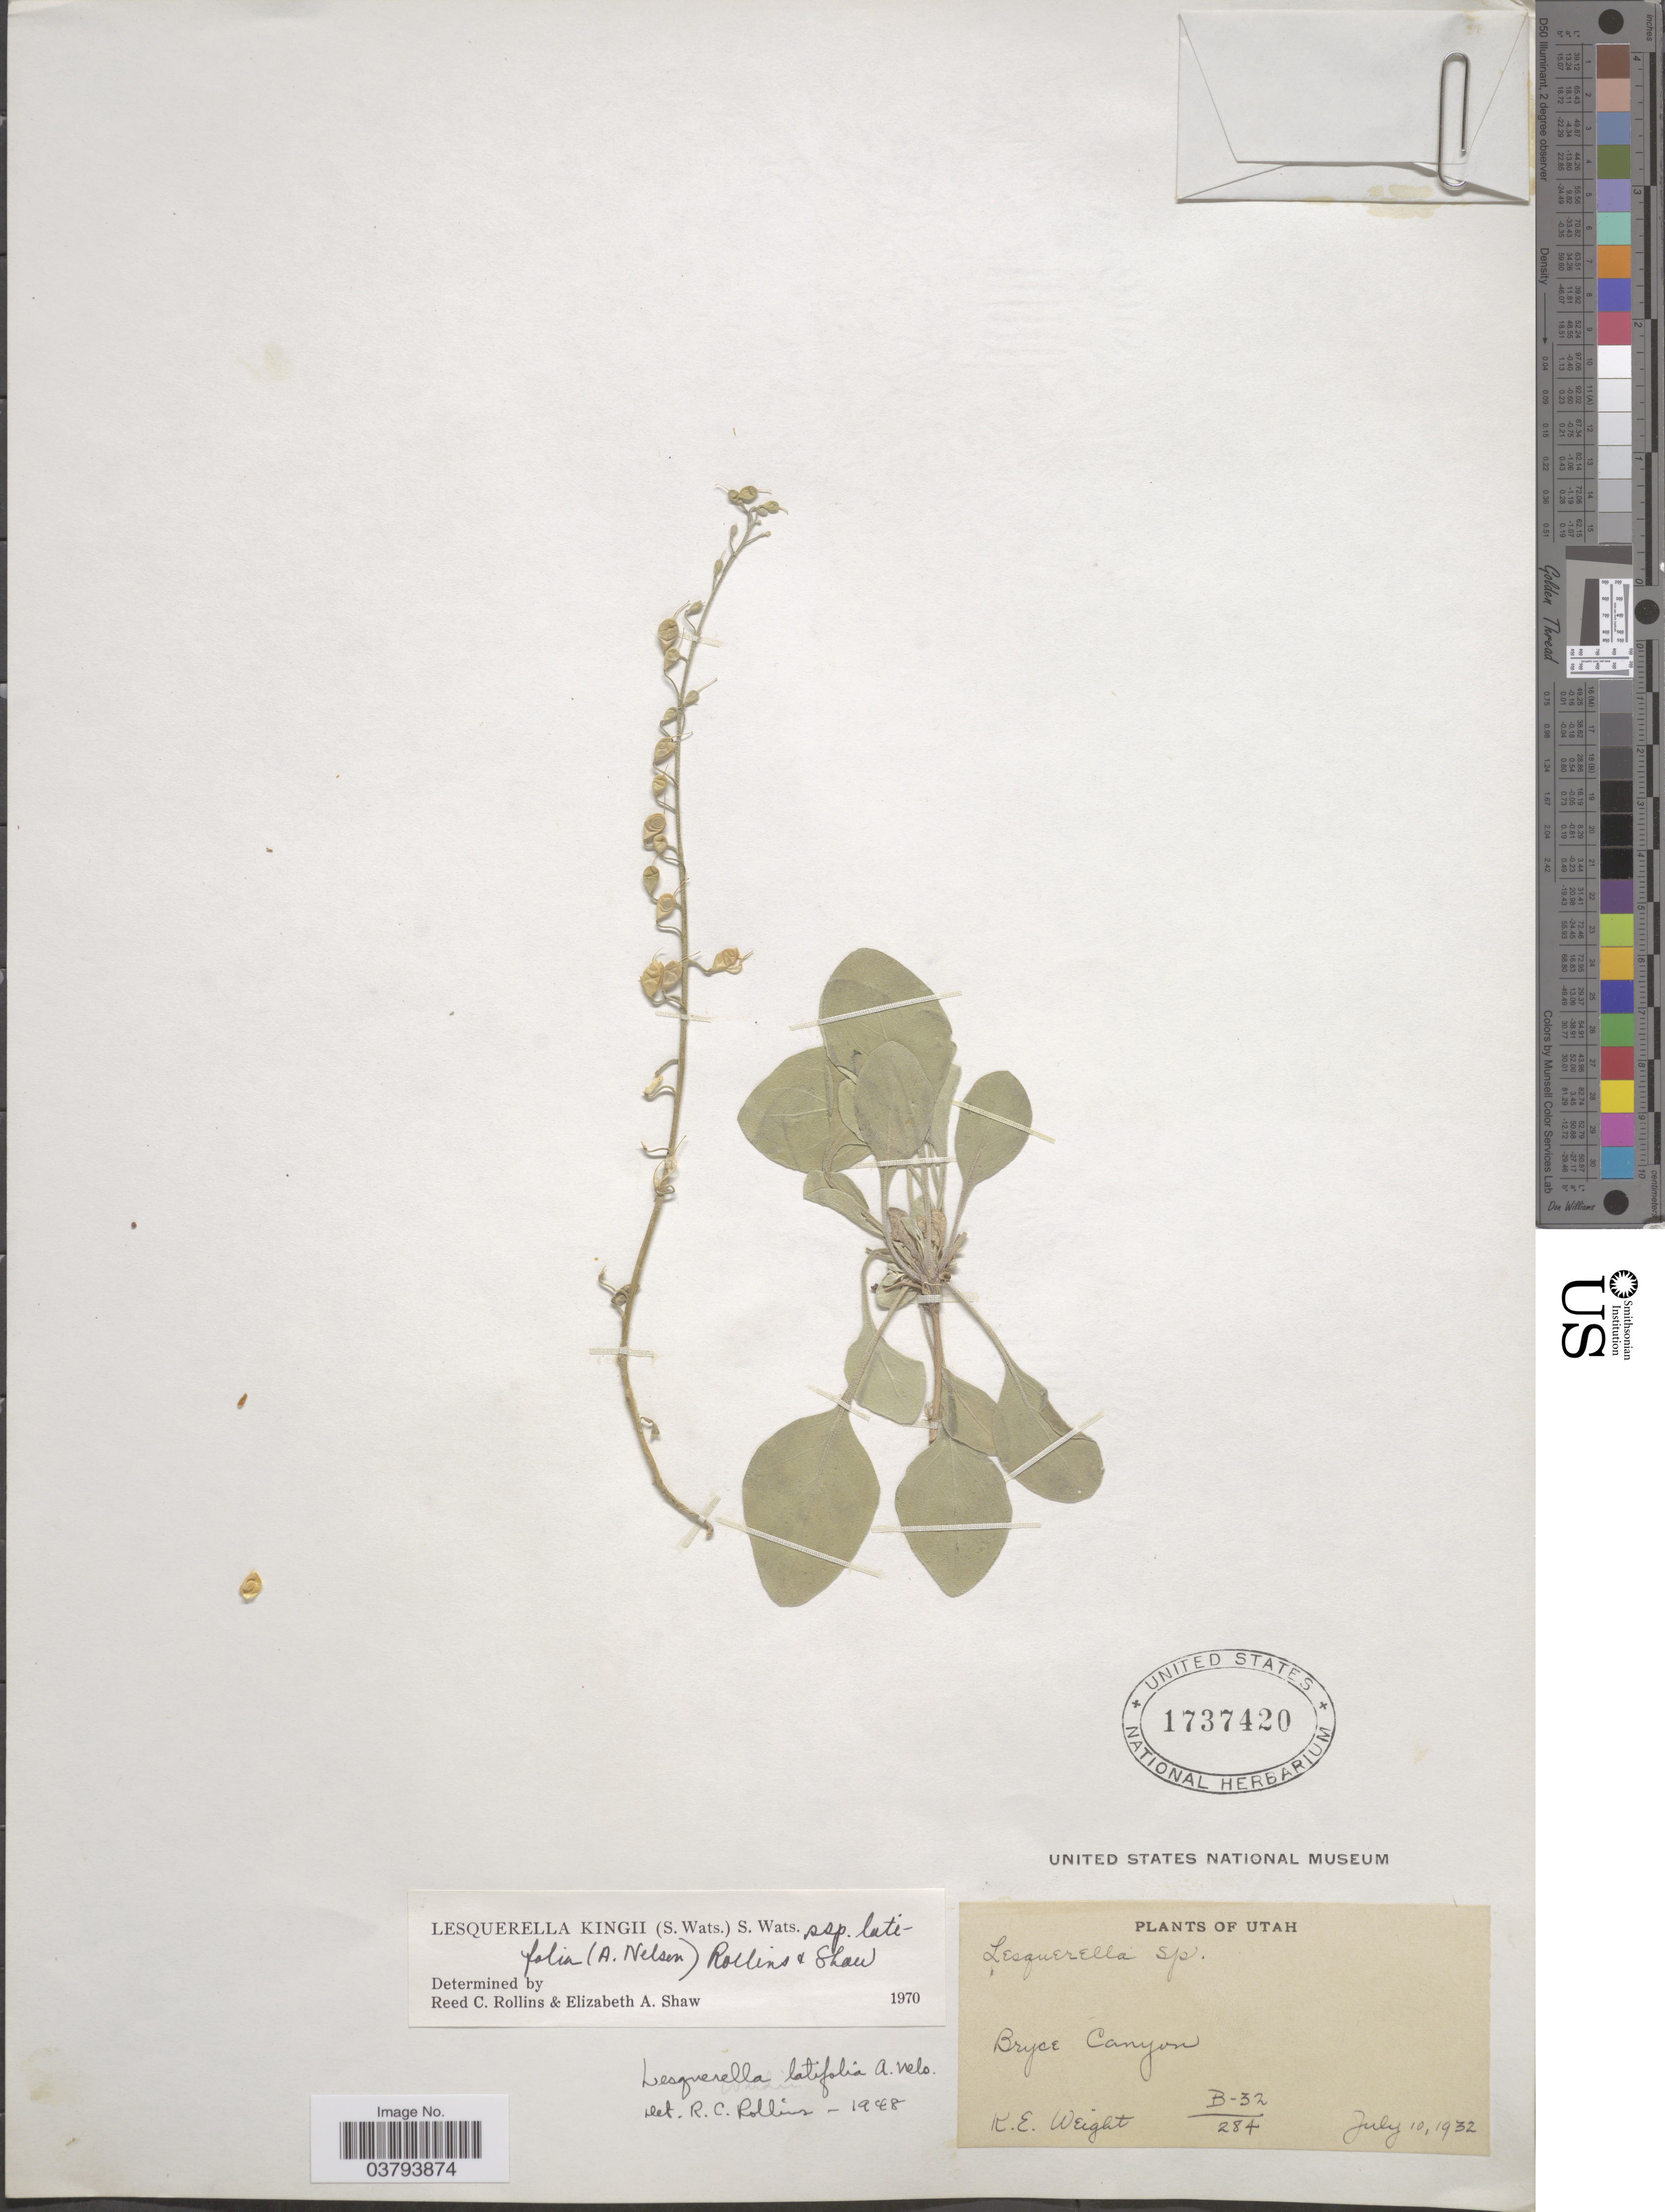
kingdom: Plantae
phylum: Tracheophyta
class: Magnoliopsida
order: Brassicales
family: Brassicaceae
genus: Lesquerella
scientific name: Lesquerella kingii subsp. latifolia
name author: (A. Nelson) Rollins & E.A. Shaw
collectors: K. Weight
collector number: B-32/284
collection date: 1932-07-10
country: United States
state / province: Utah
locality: Bryce Canyon.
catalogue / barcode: US 1737420